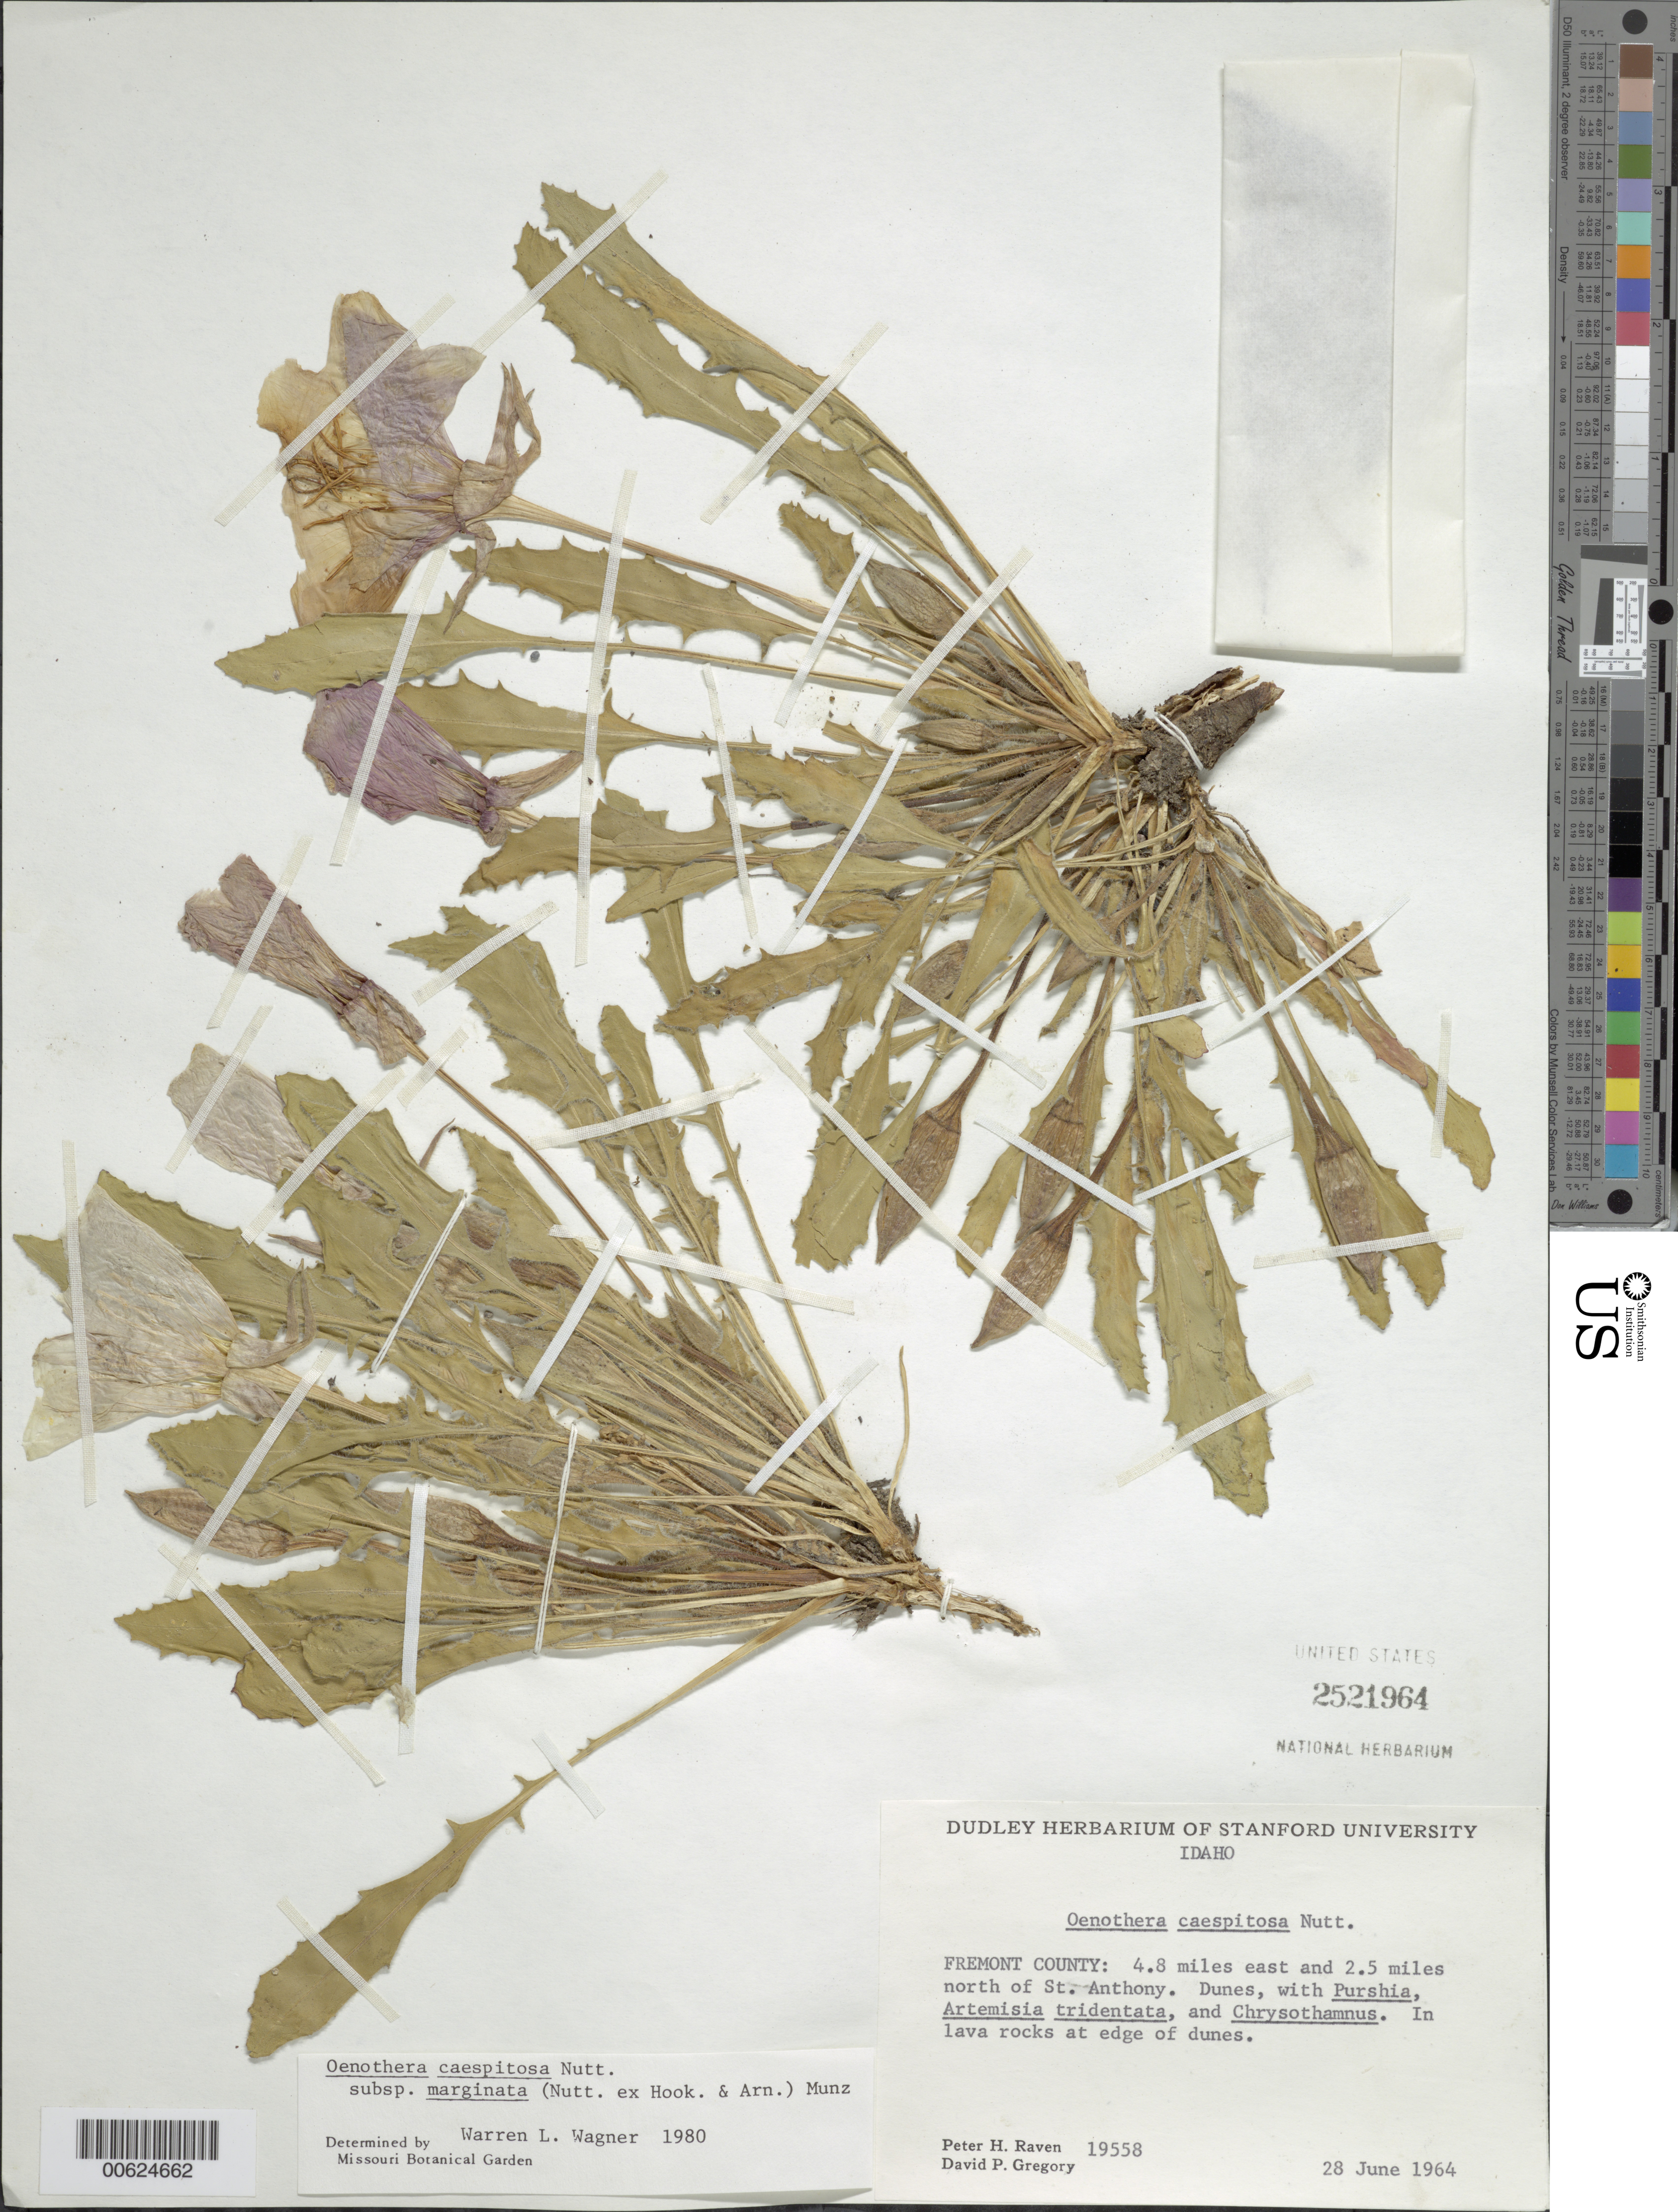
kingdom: Plantae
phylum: Tracheophyta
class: Magnoliopsida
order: Myrtales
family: Onagraceae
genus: Oenothera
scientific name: Oenothera cespitosa subsp. marginata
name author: (Nutt. ex Hook. & Arn.) Munz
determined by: Wagner, W. L., (BOT), Smithsonian Institution - National Museum of Natural History (UNITED STATES)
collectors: P. H. Raven & D. Gregory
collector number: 19558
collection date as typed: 28 Jun 1964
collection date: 1964-06-28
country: United States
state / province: Idaho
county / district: Fremont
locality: NE of St. Anthony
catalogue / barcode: US 2521964